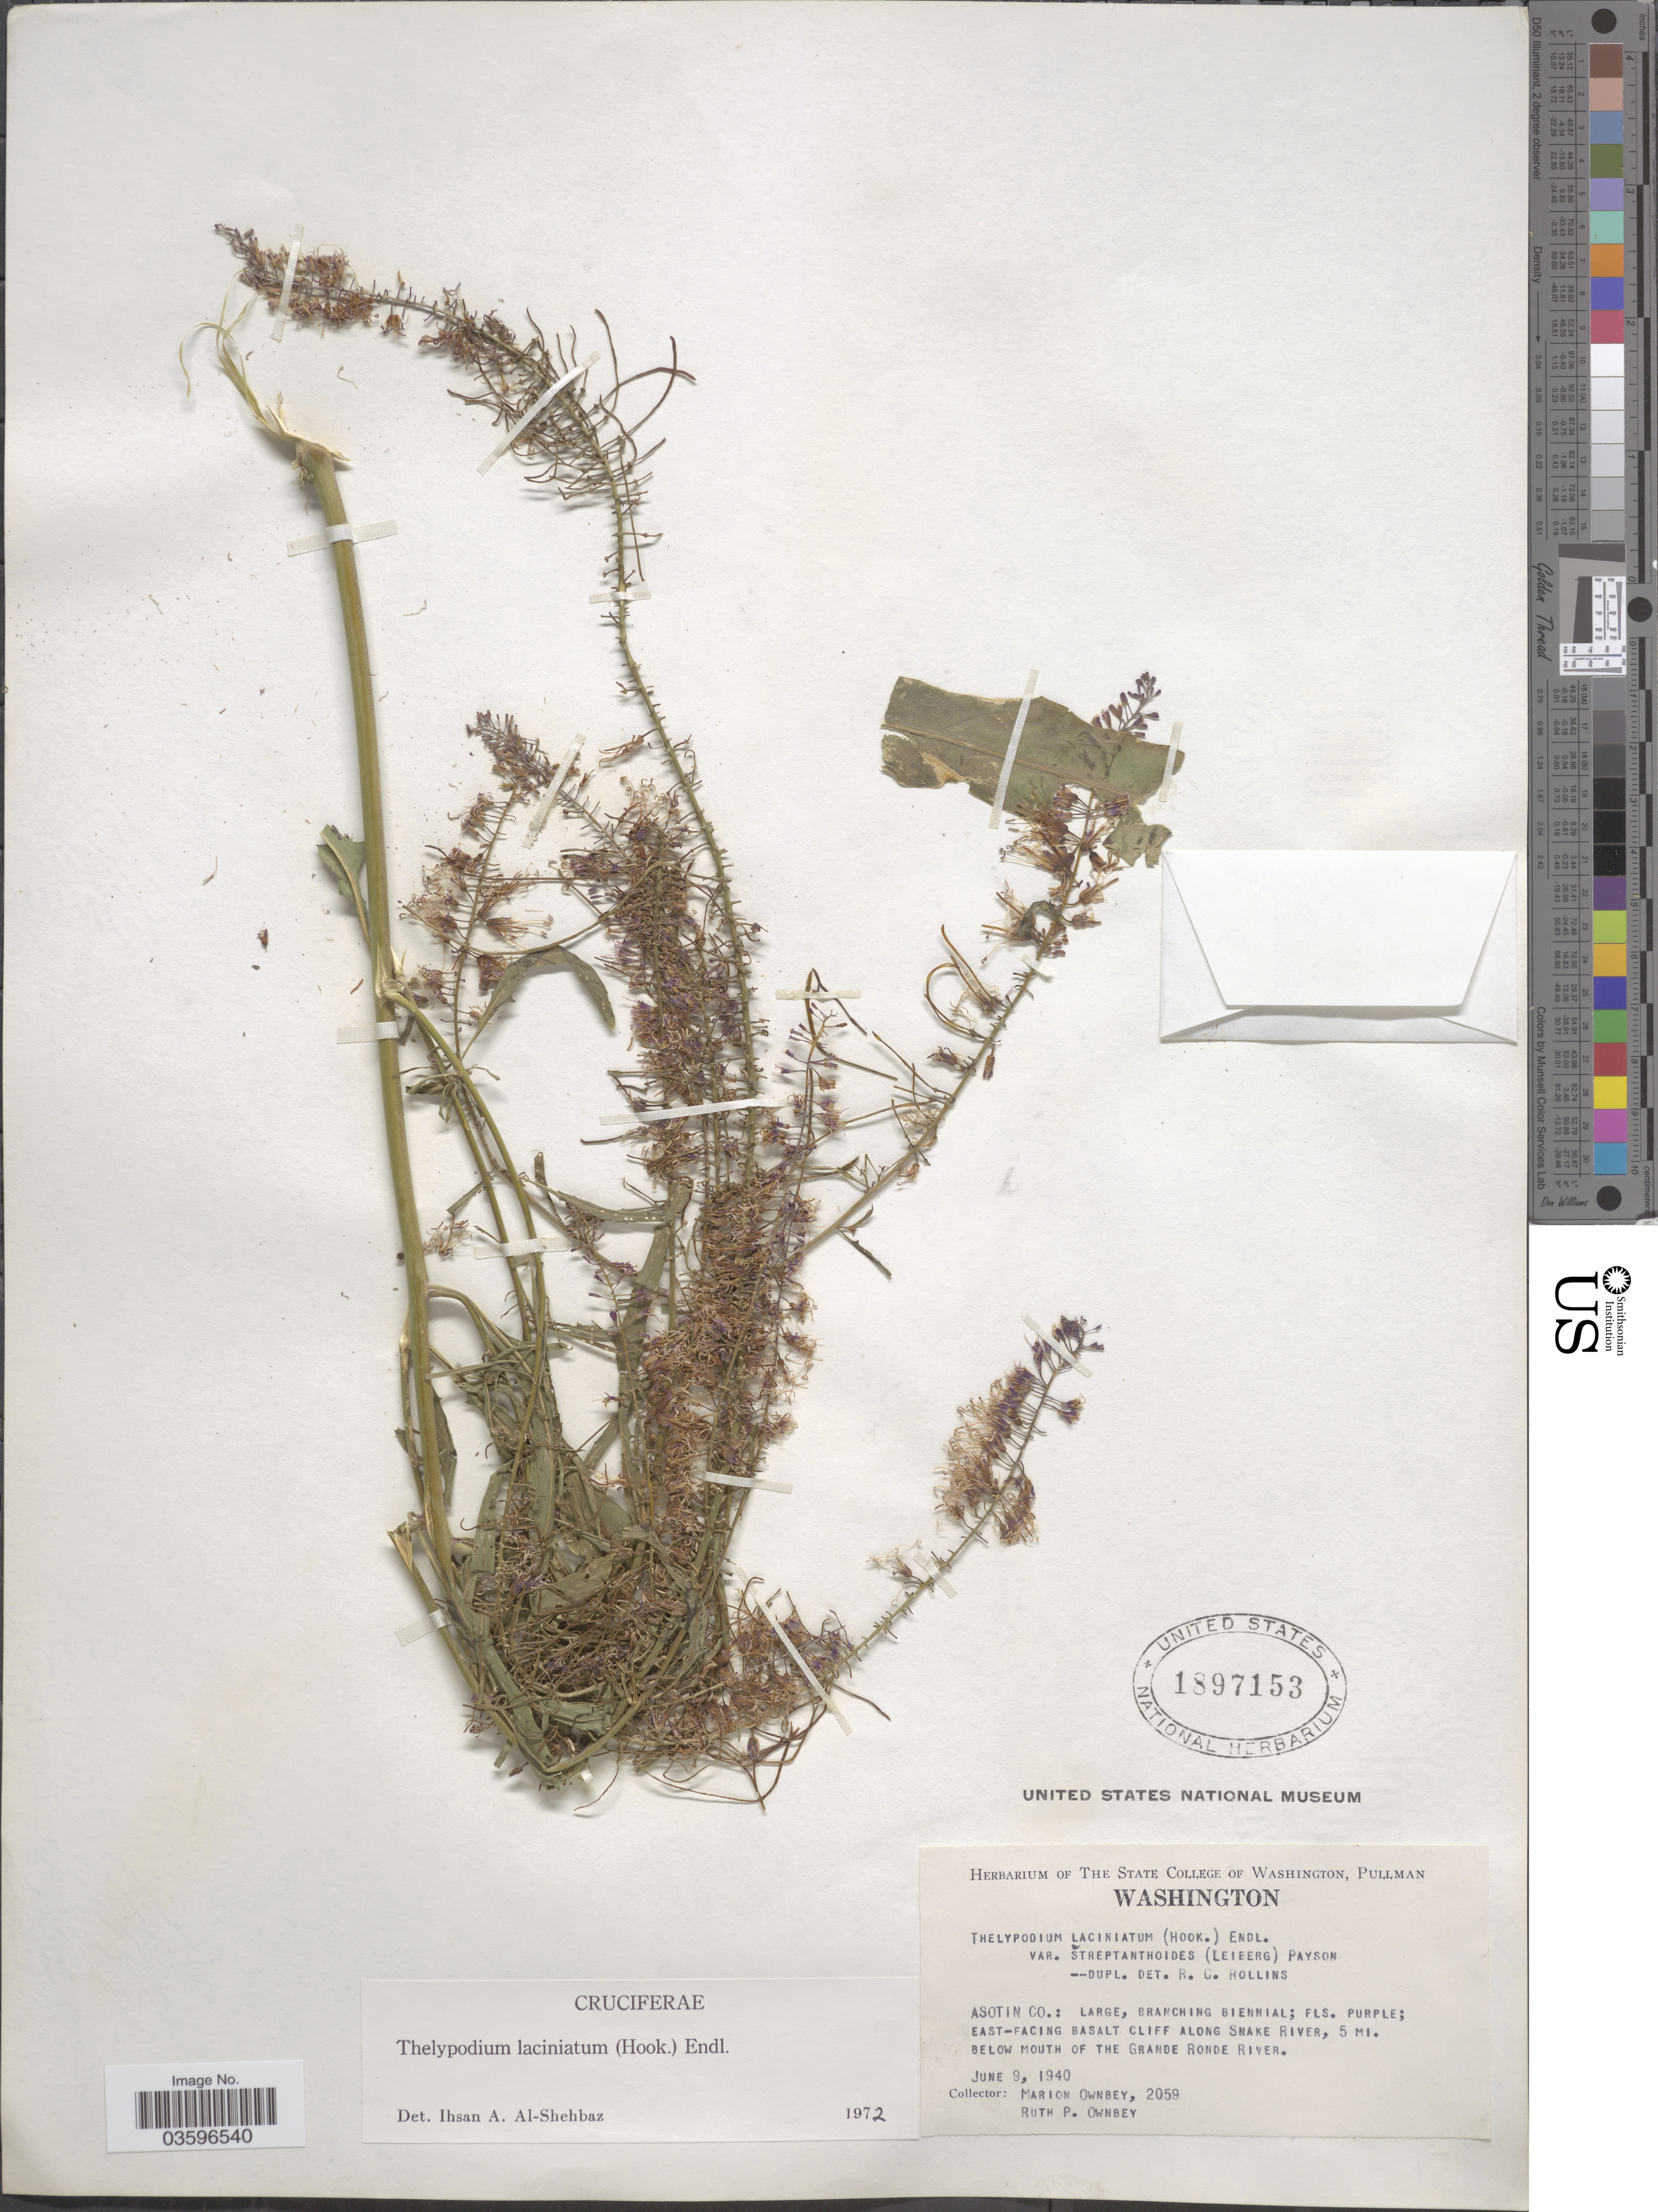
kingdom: Plantae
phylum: Tracheophyta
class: Magnoliopsida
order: Brassicales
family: Brassicaceae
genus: Thelypodium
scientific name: Thelypodium laciniatum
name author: (Hook.) Endl.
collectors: M. Ownbey & R. Ownbey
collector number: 2059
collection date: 1940-06-09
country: United States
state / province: Washington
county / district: Asotin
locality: Asotin Co.: East-facing basalt cliff along Snake River, 5 mi. below mouth of Grande Ronde River.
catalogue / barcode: US 1897153